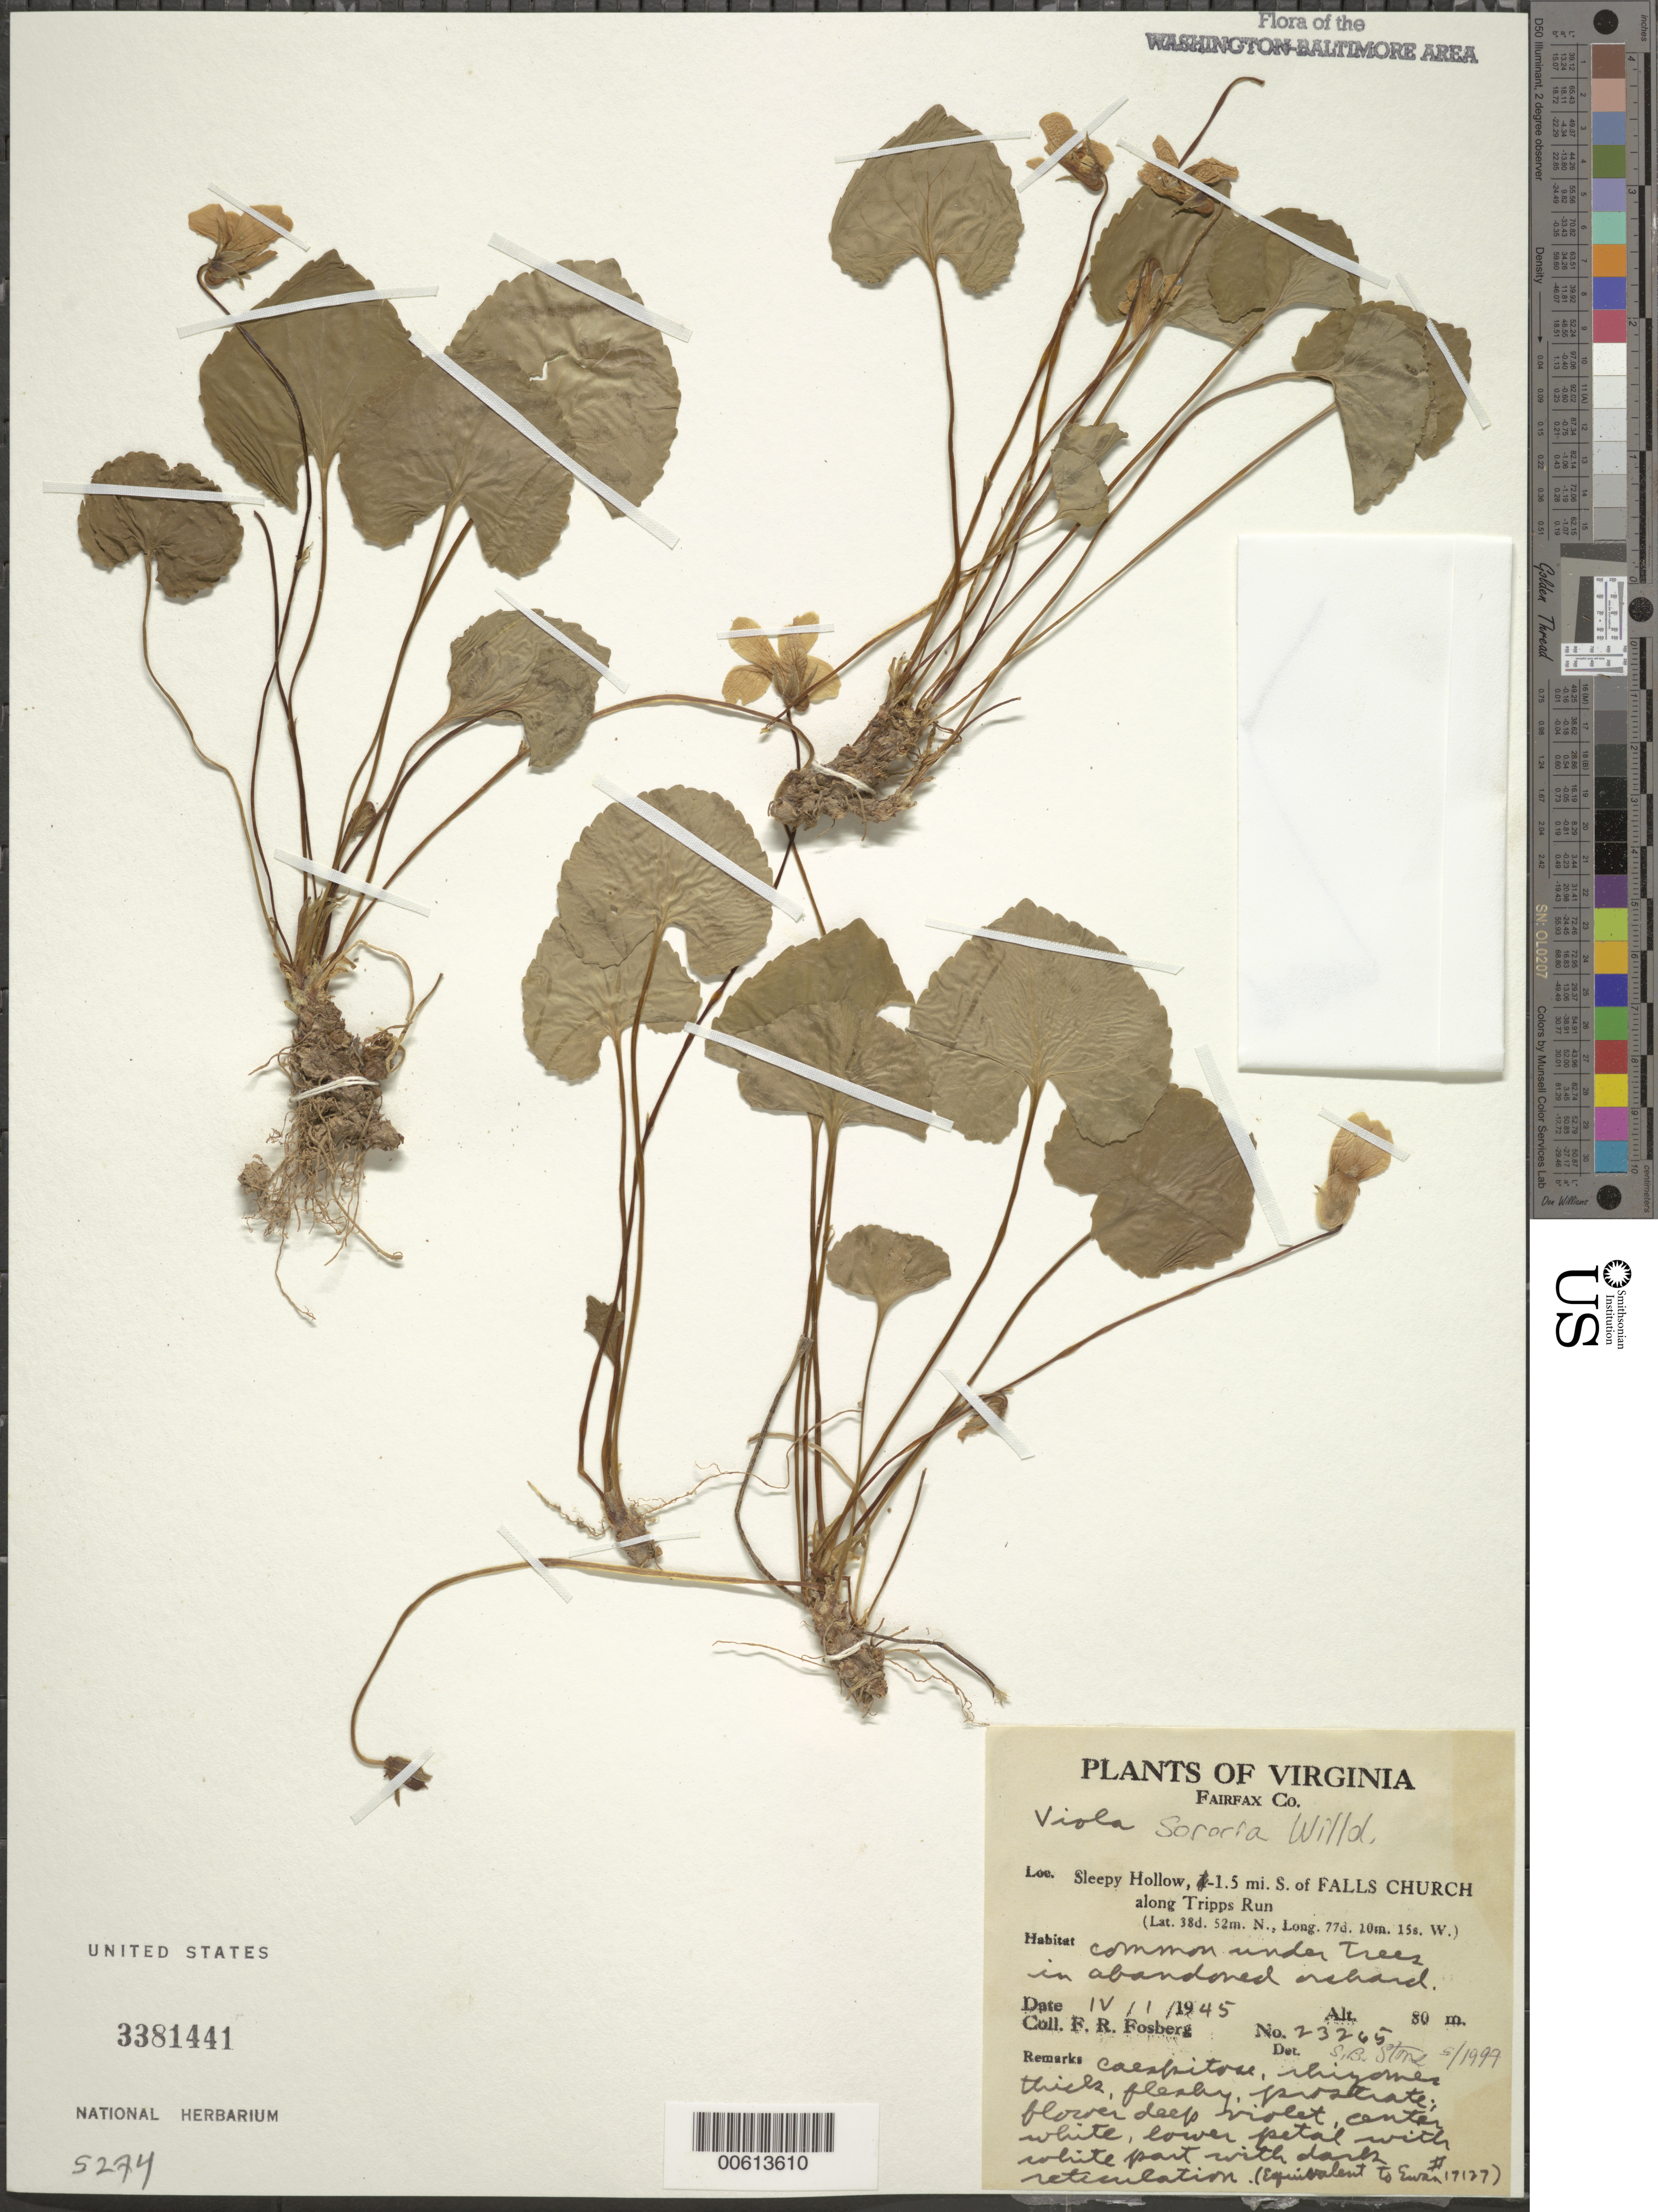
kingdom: Plantae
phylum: Tracheophyta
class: Magnoliopsida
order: Malpighiales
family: Violaceae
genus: Viola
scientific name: Viola sororia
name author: Willd.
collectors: F. R. Fosberg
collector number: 23265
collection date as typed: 01 Apr 1945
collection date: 1945-04-01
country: United States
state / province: Virginia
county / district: Fairfax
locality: Sleepy Hollow, S of Falls Church along Tripps Run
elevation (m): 80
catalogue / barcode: US 3381441